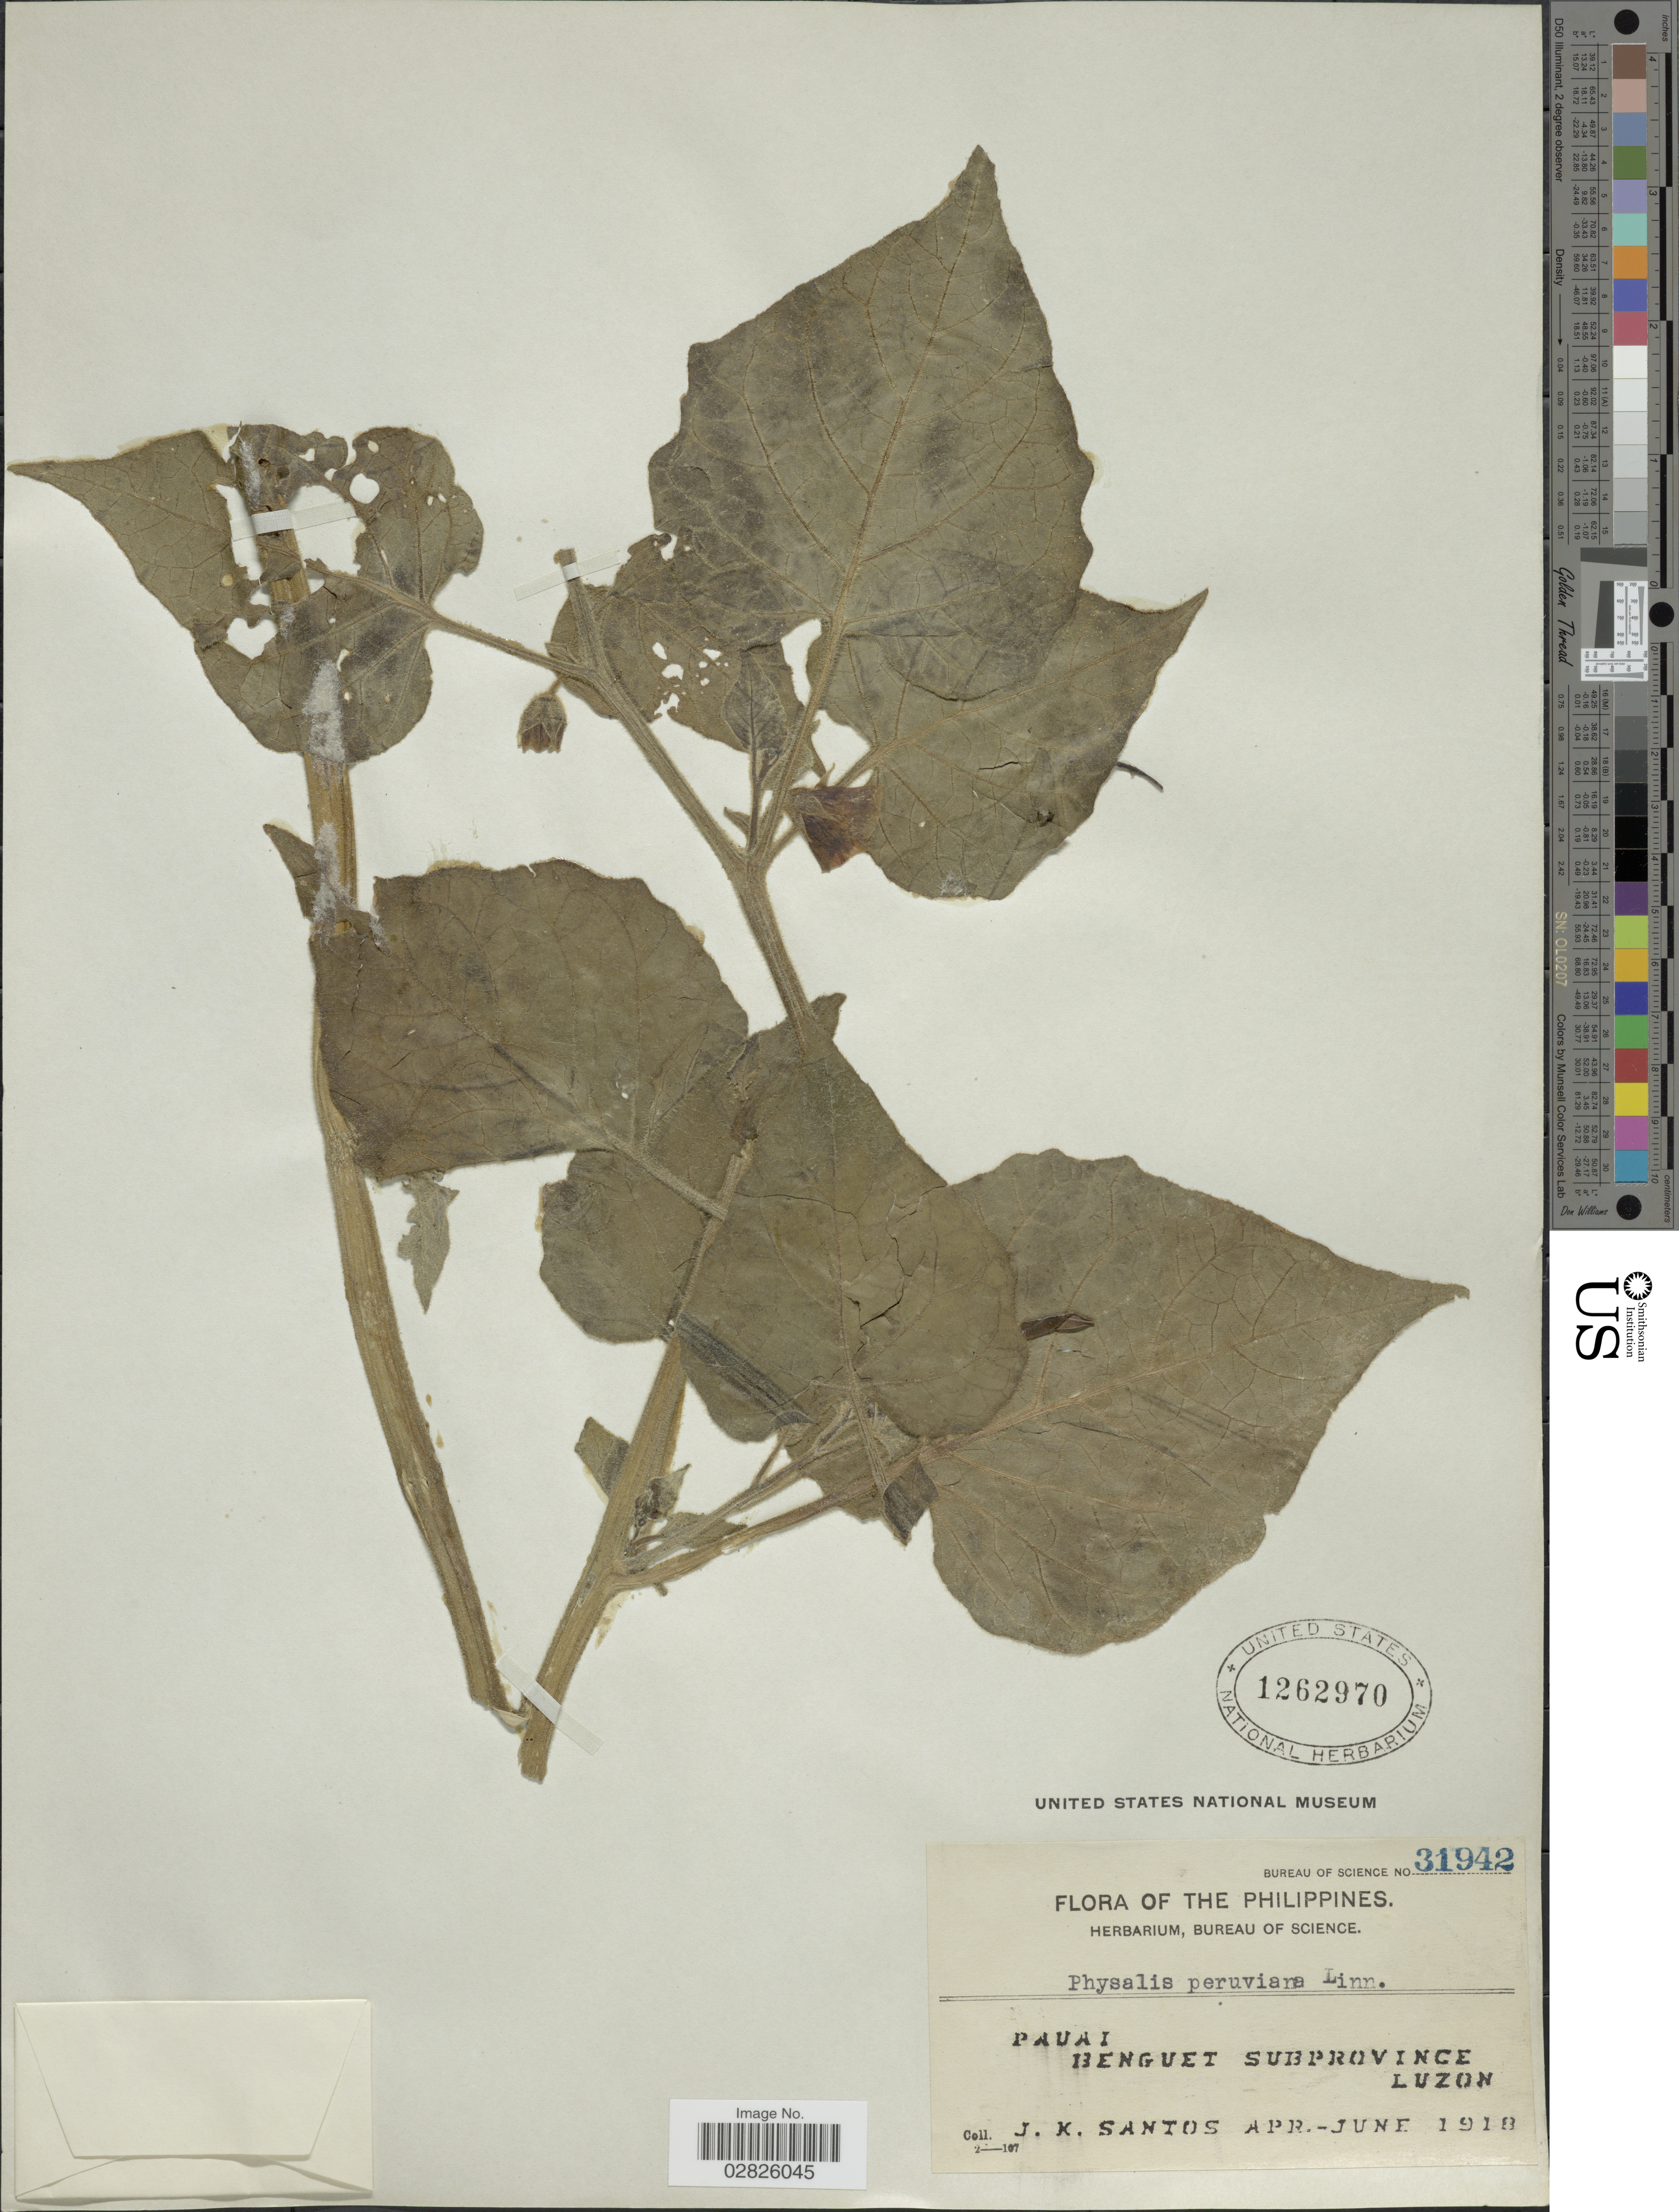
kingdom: Plantae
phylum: Tracheophyta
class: Magnoliopsida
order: Solanales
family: Solanaceae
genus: Physalis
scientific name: Physalis peruviana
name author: L.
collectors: J. K. Santos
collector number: Bureau of Science 31942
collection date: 1918-04/1918-06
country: Philippines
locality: Pauai, Benguet Subprovince, Luzon.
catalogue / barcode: US 1262970